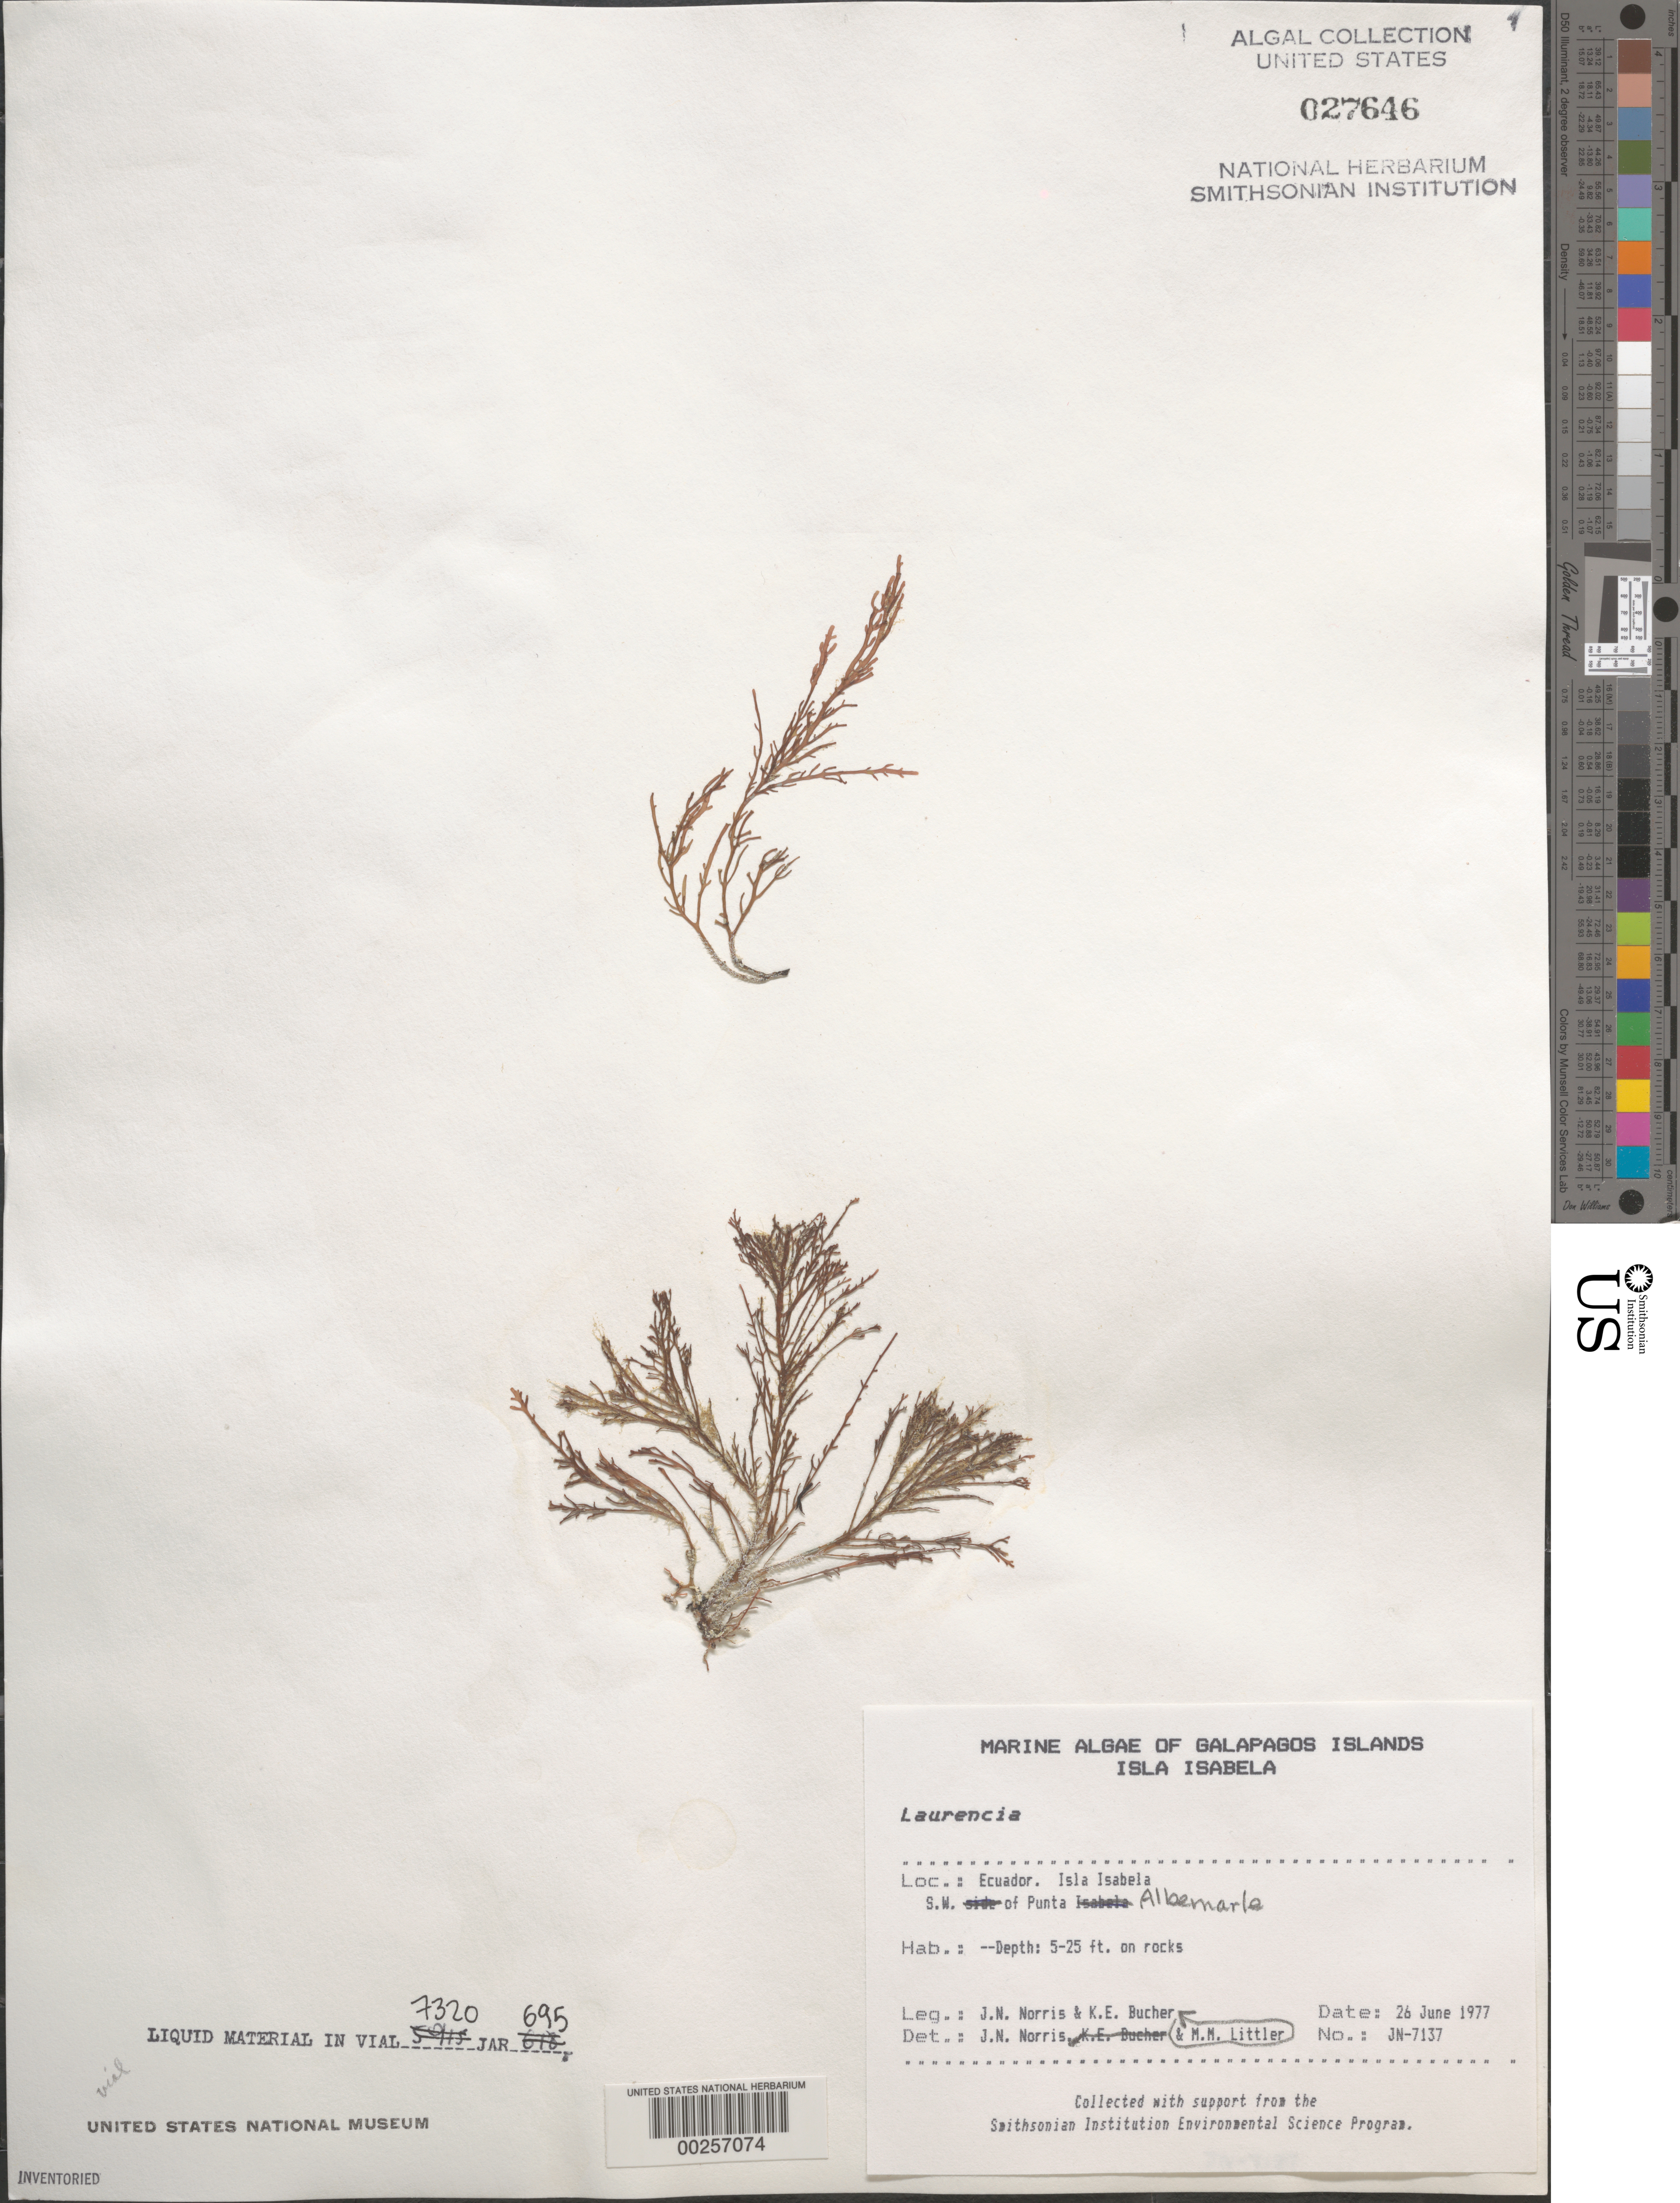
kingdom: Plantae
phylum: Rhodophyta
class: Florideophyceae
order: Ceramiales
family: Rhodomelaceae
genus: Laurencia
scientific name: Laurencia sp.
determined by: Norris, James N.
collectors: J. N. Norris, K. E. Bucher & M. M. Littler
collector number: JN-7137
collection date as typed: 26 Jun 1977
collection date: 1977-06-26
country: Ecuador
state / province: Colón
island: Isabela [Albemarle]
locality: Southwest of Punta Albemarle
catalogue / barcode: US 27646